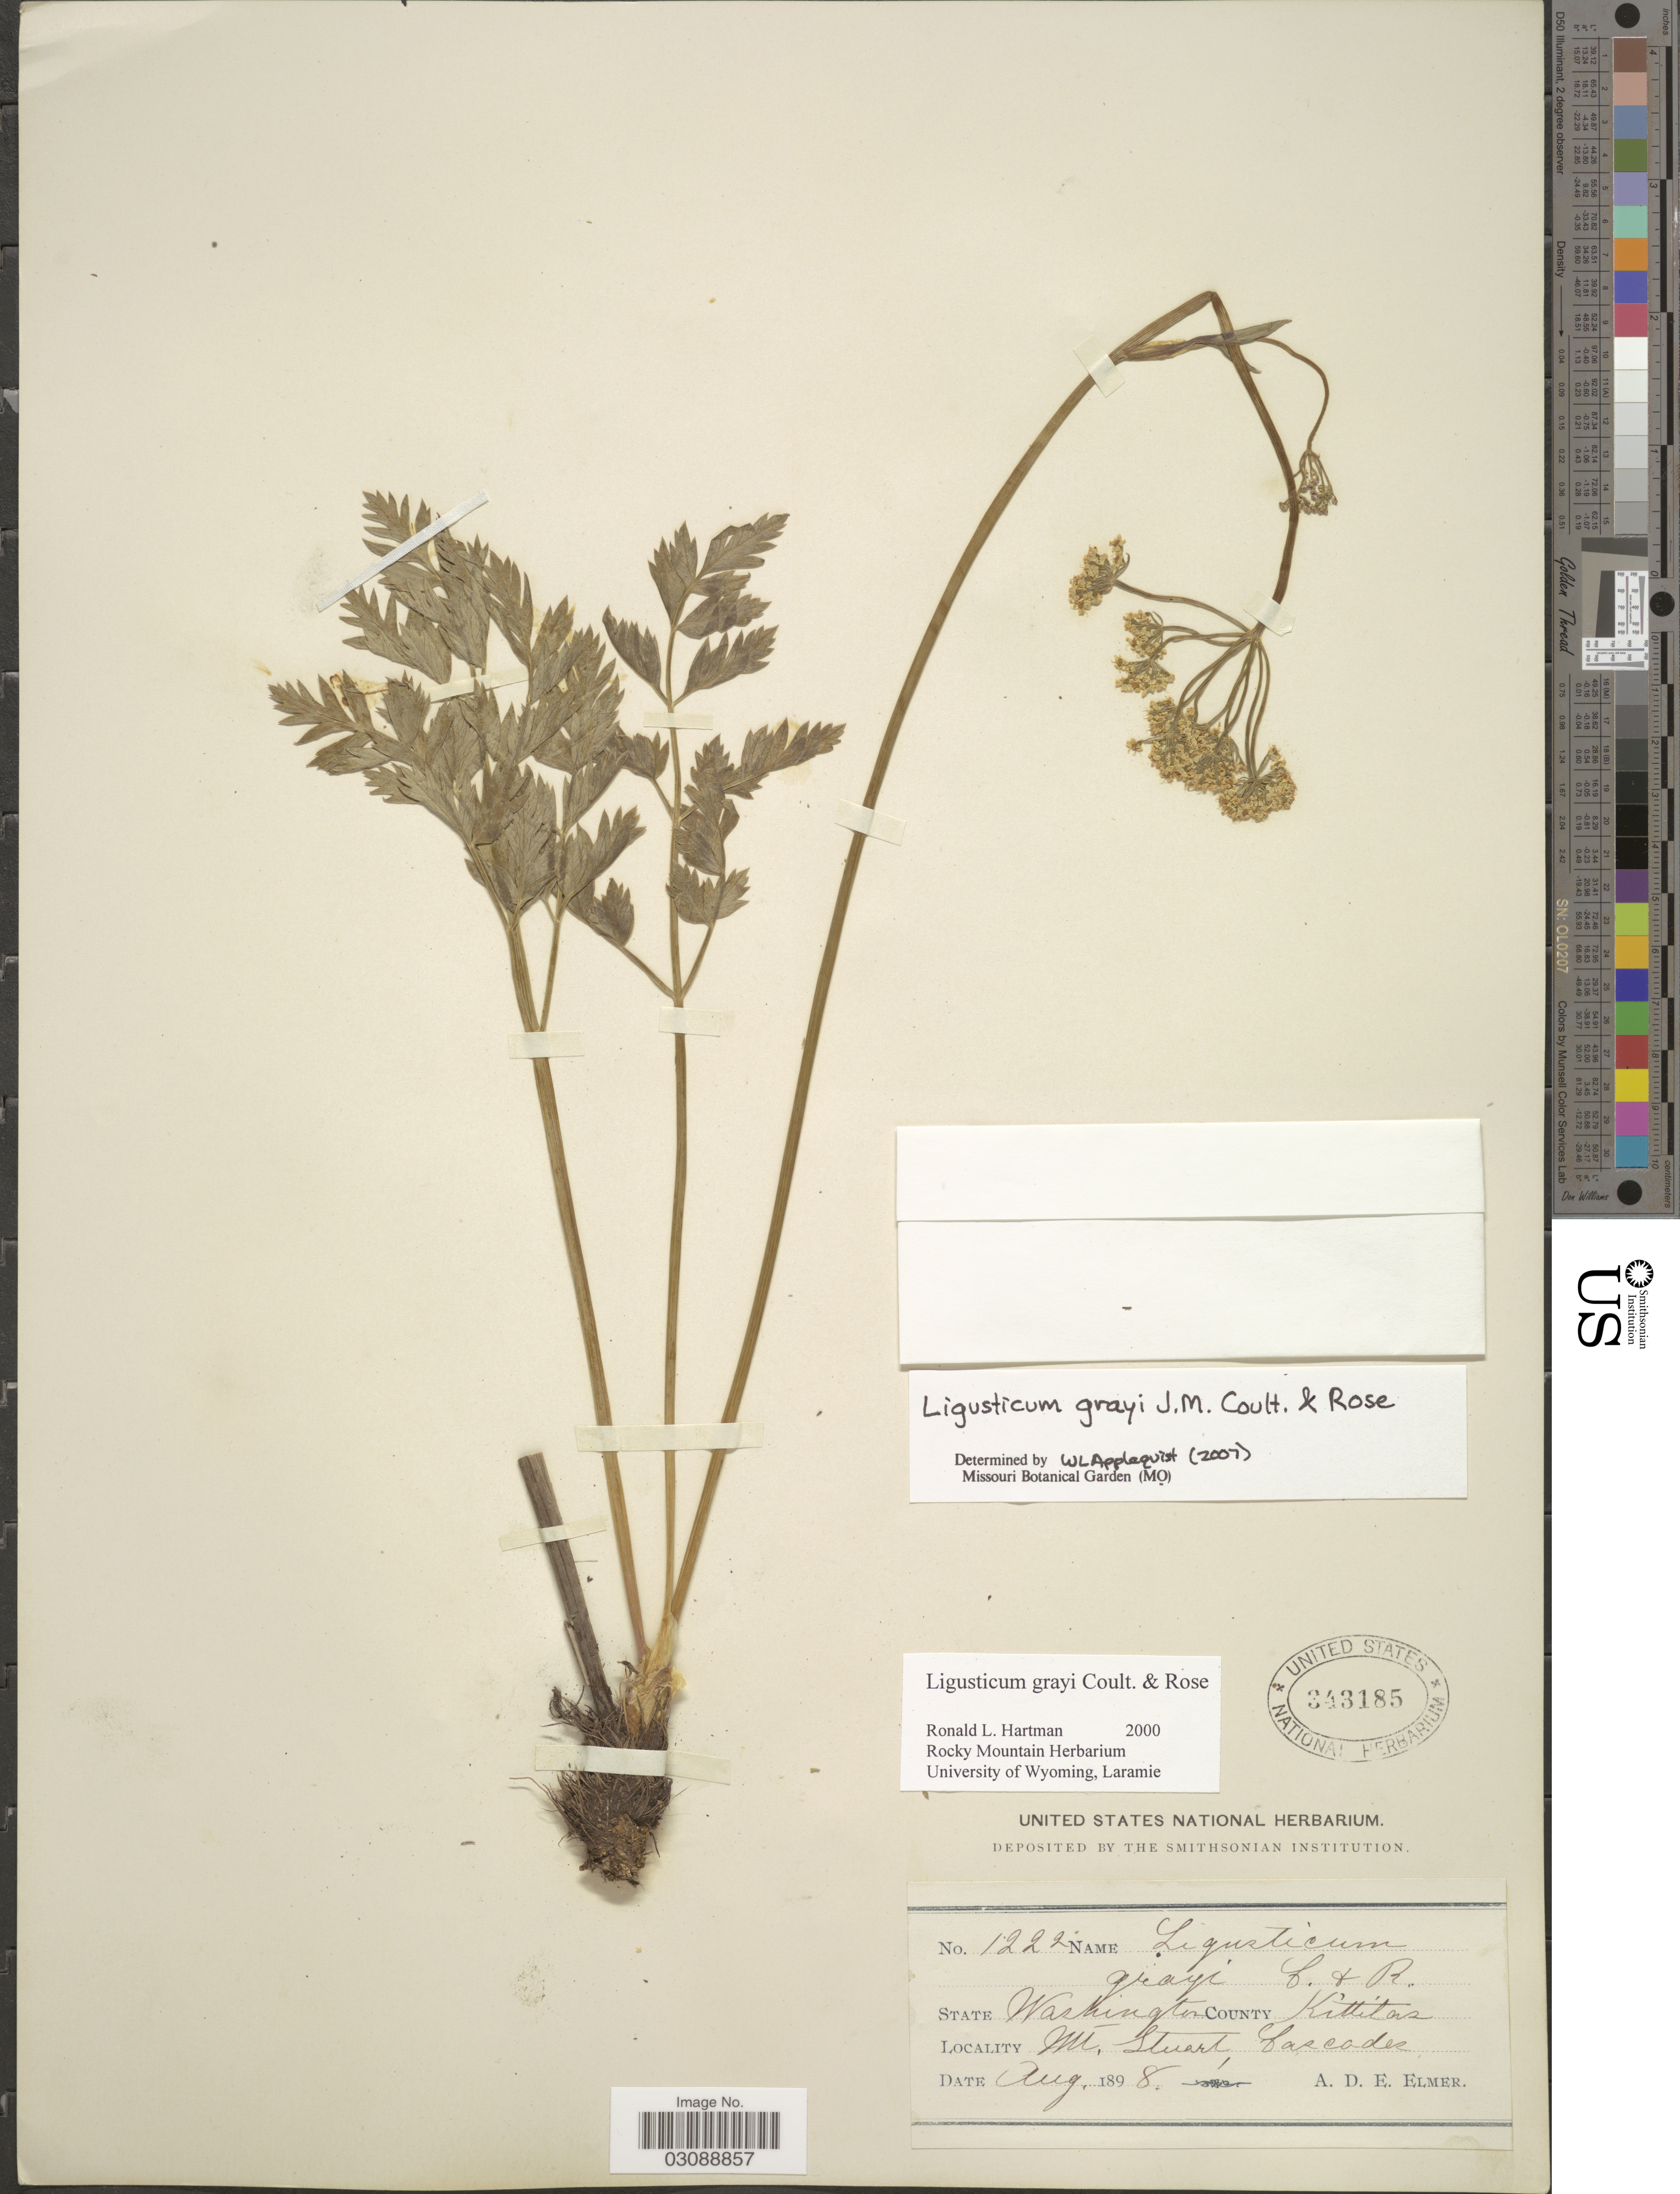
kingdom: Plantae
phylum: Tracheophyta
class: Magnoliopsida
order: Apiales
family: Apiaceae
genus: Ligusticum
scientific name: Ligusticum grayi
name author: J.M. Coult. & Rose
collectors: A. D. E. Elmer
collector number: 1222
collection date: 1898-08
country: United States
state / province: Washington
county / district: Kittitas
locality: County Kittitas. Mt. Stuart, Cascade.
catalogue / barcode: US 343185